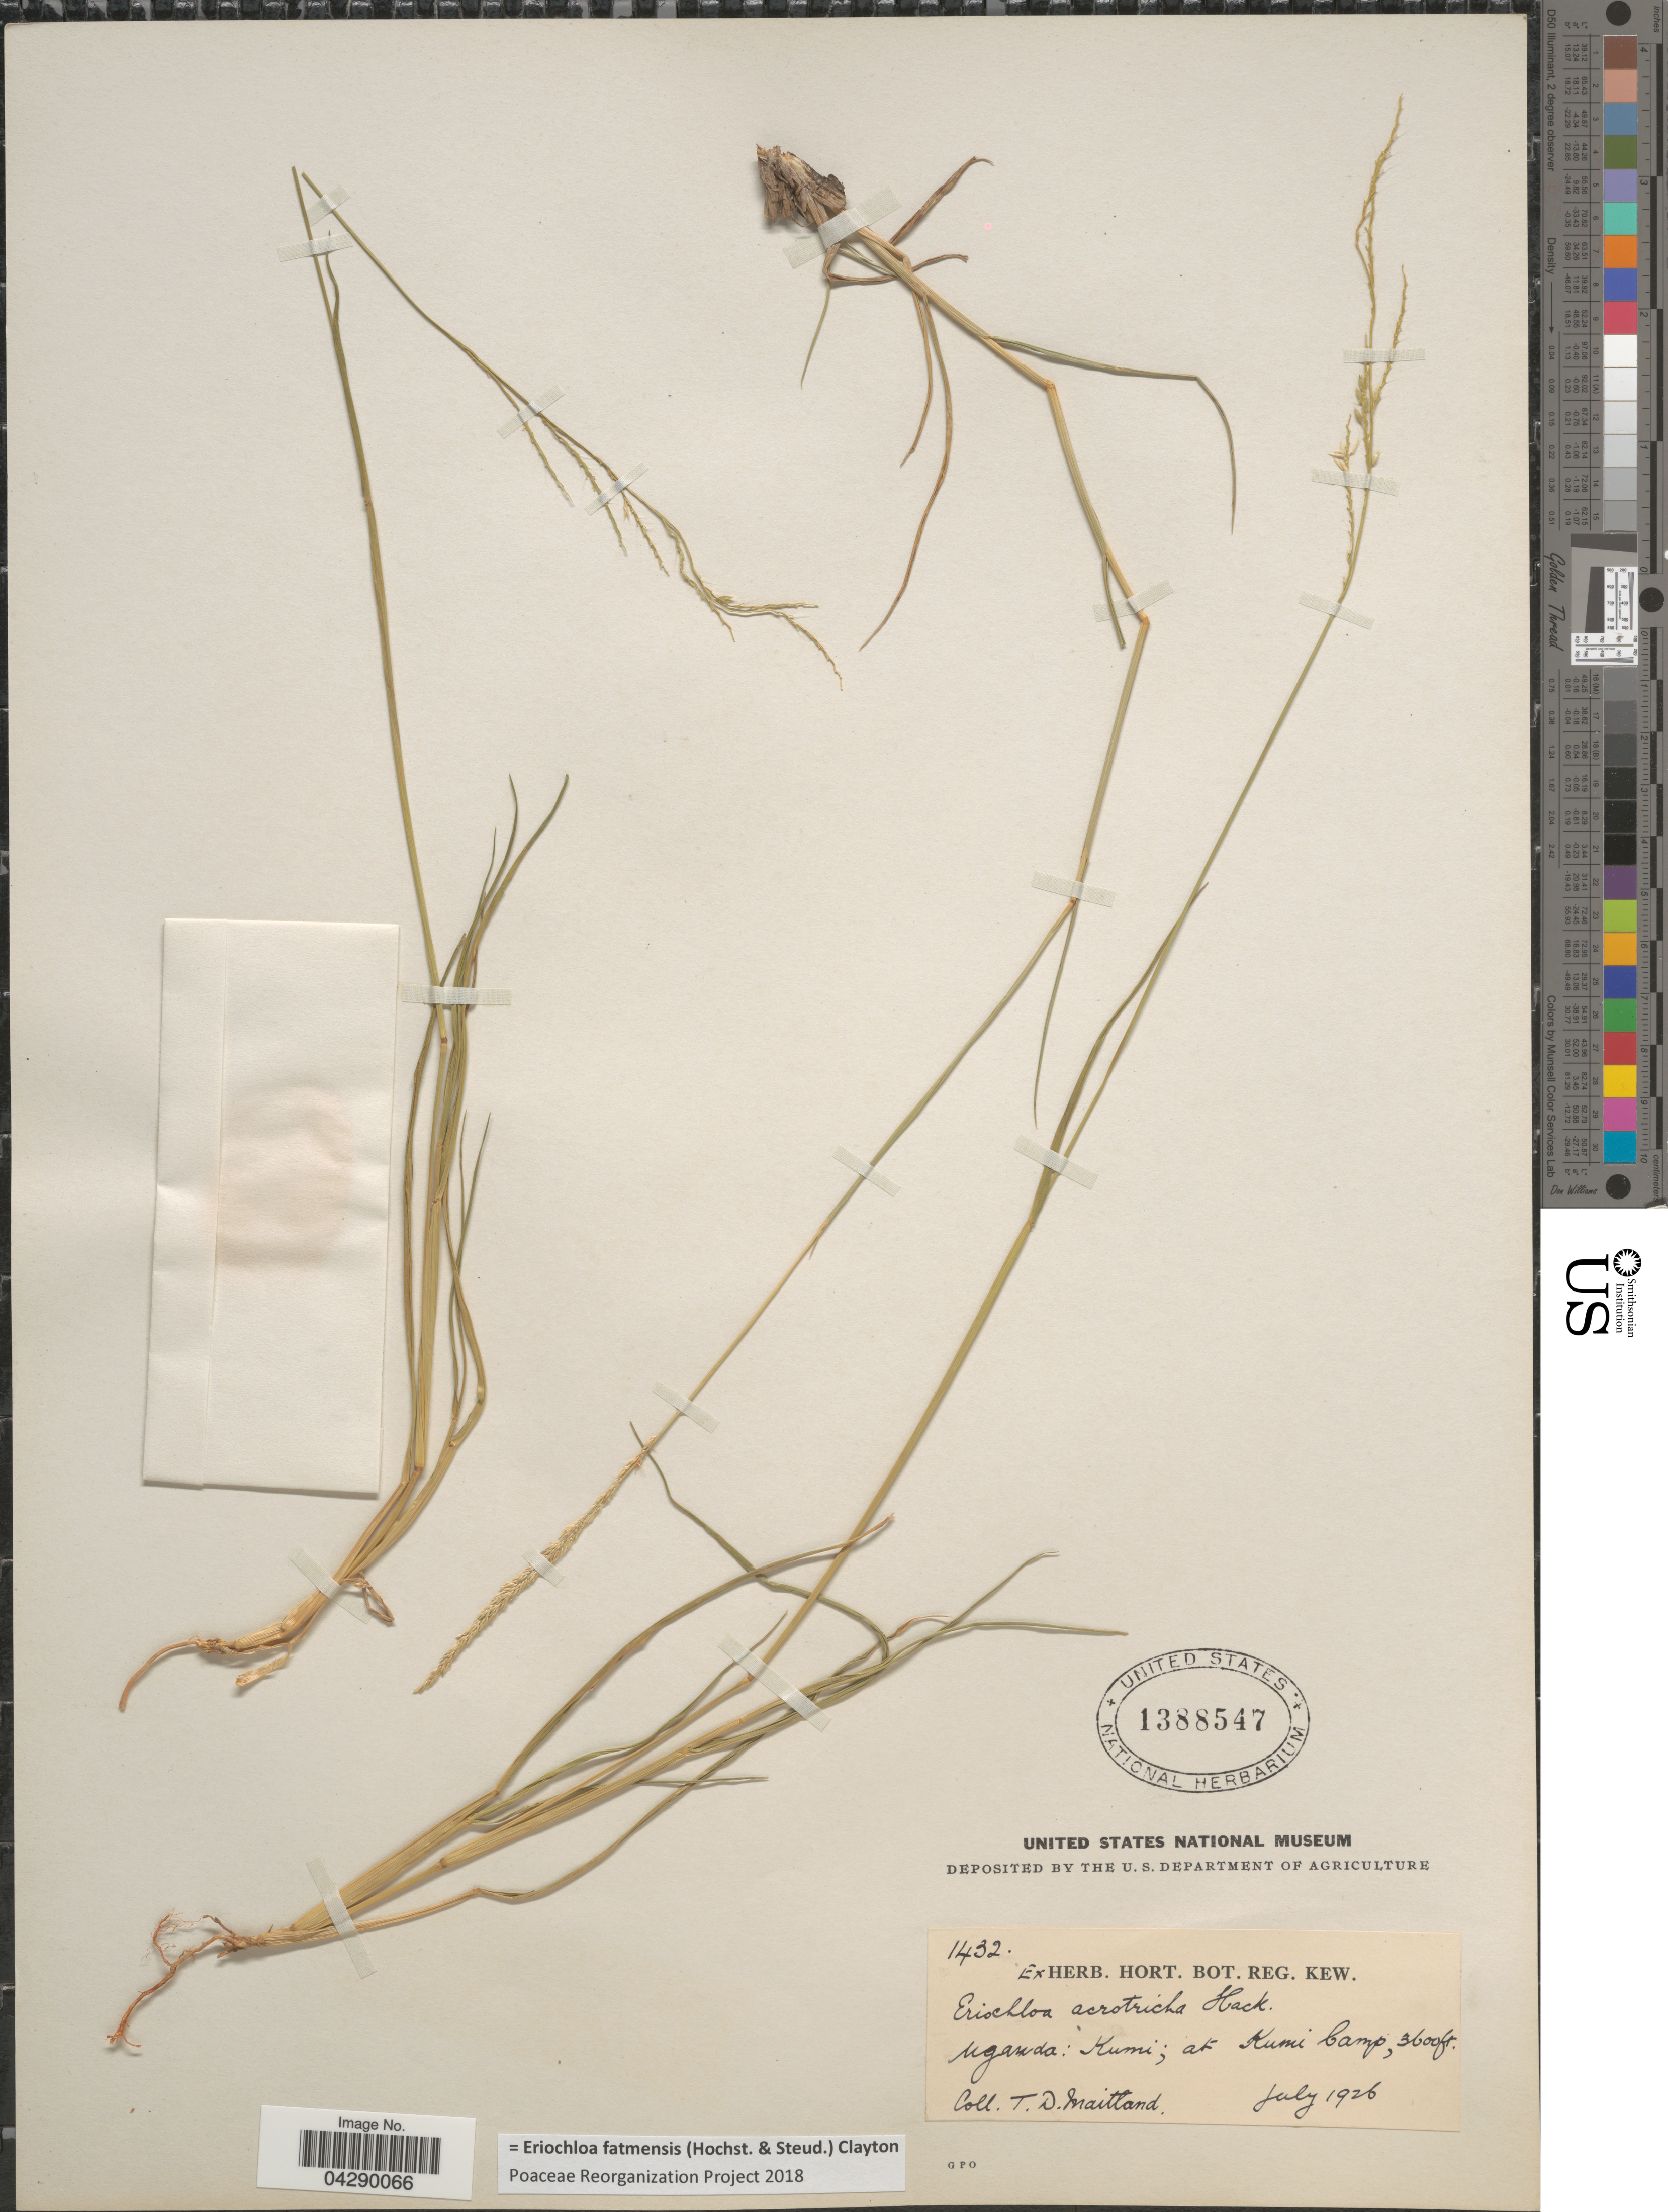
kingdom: Plantae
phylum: Tracheophyta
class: Liliopsida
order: Poales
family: Poaceae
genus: Eriochloa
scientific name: Eriochloa fatmensis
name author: (Hochst. & Steud.) Clayton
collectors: T. Maitland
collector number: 1432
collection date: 1926-07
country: Uganda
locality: Kumi; at Kumi Camp.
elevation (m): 1097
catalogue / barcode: US 1388547